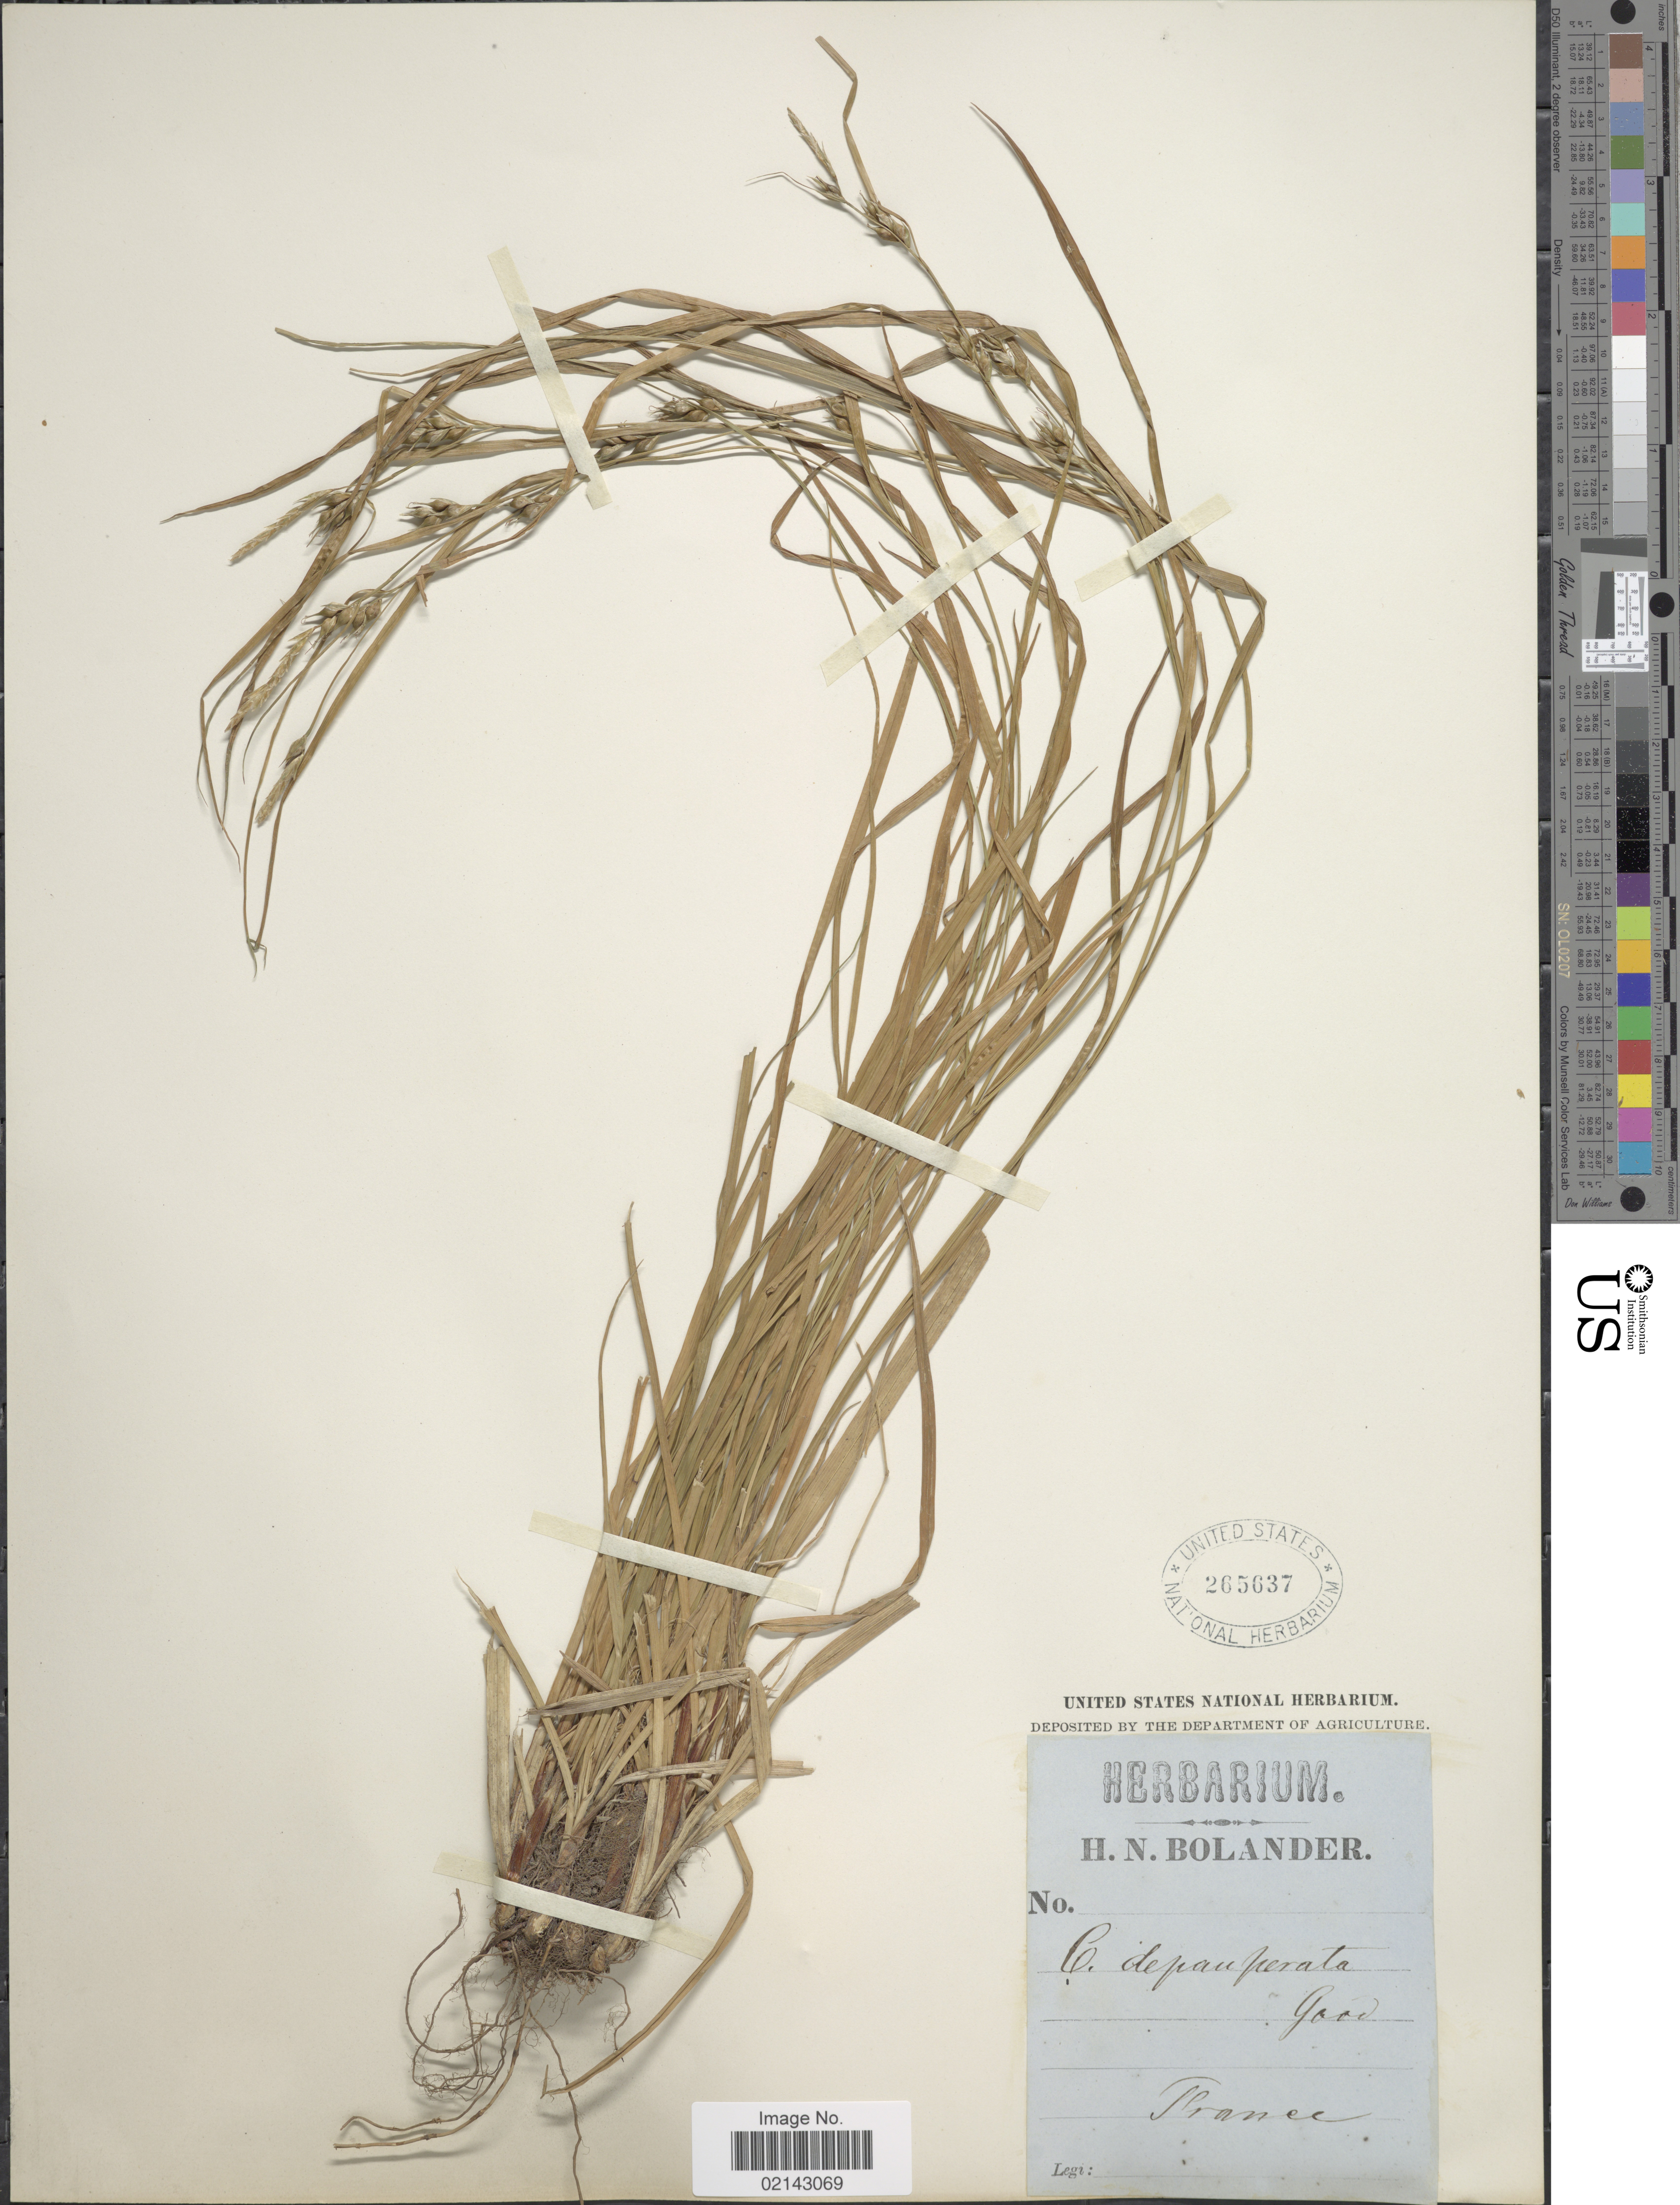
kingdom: Plantae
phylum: Tracheophyta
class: Liliopsida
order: Poales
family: Cyperaceae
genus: Carex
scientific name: Carex depauperata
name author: Curtis ex Woodw.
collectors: H. N. Bolander (herbarium)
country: France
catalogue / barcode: US 265637